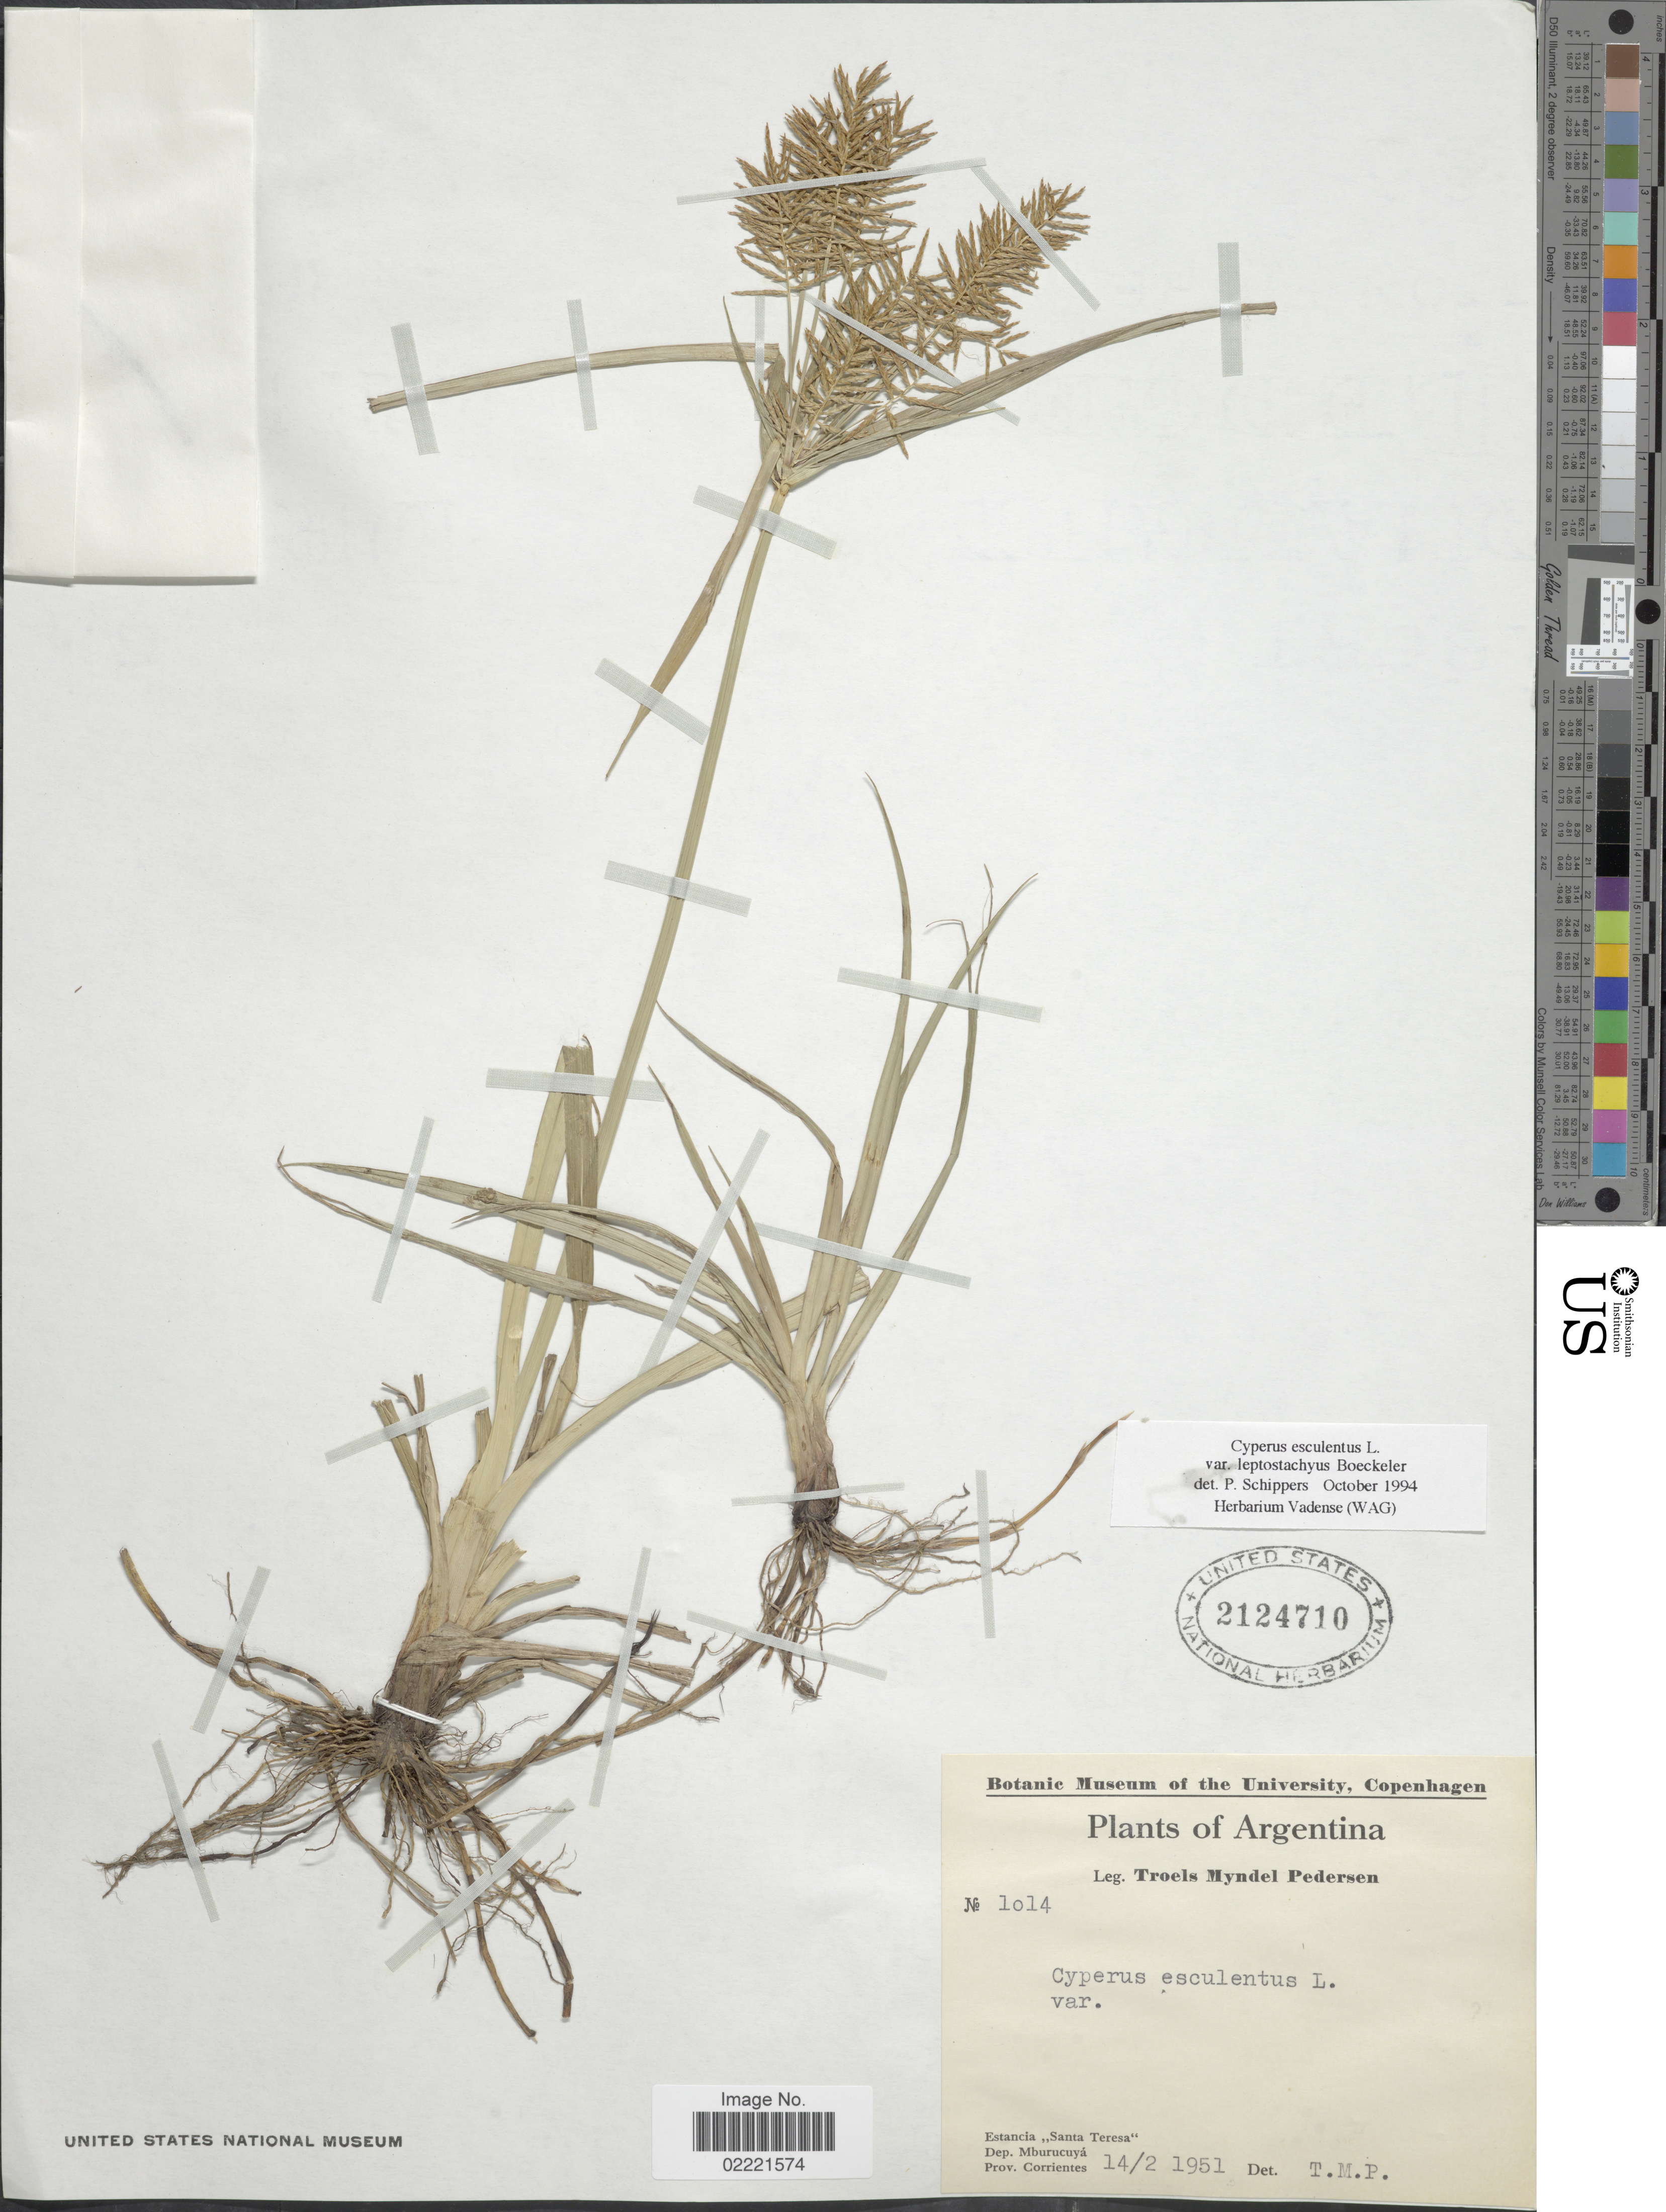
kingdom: Plantae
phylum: Tracheophyta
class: Liliopsida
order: Poales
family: Cyperaceae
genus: Cyperus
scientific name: Cyperus esculentus var. leptostachyus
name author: Boeckeler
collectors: T. Pederson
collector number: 1014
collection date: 1951-02-14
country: Argentina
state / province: Corrientes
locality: Estancia "Santa Teresa", Dep. Mburucuya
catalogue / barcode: US 2124710